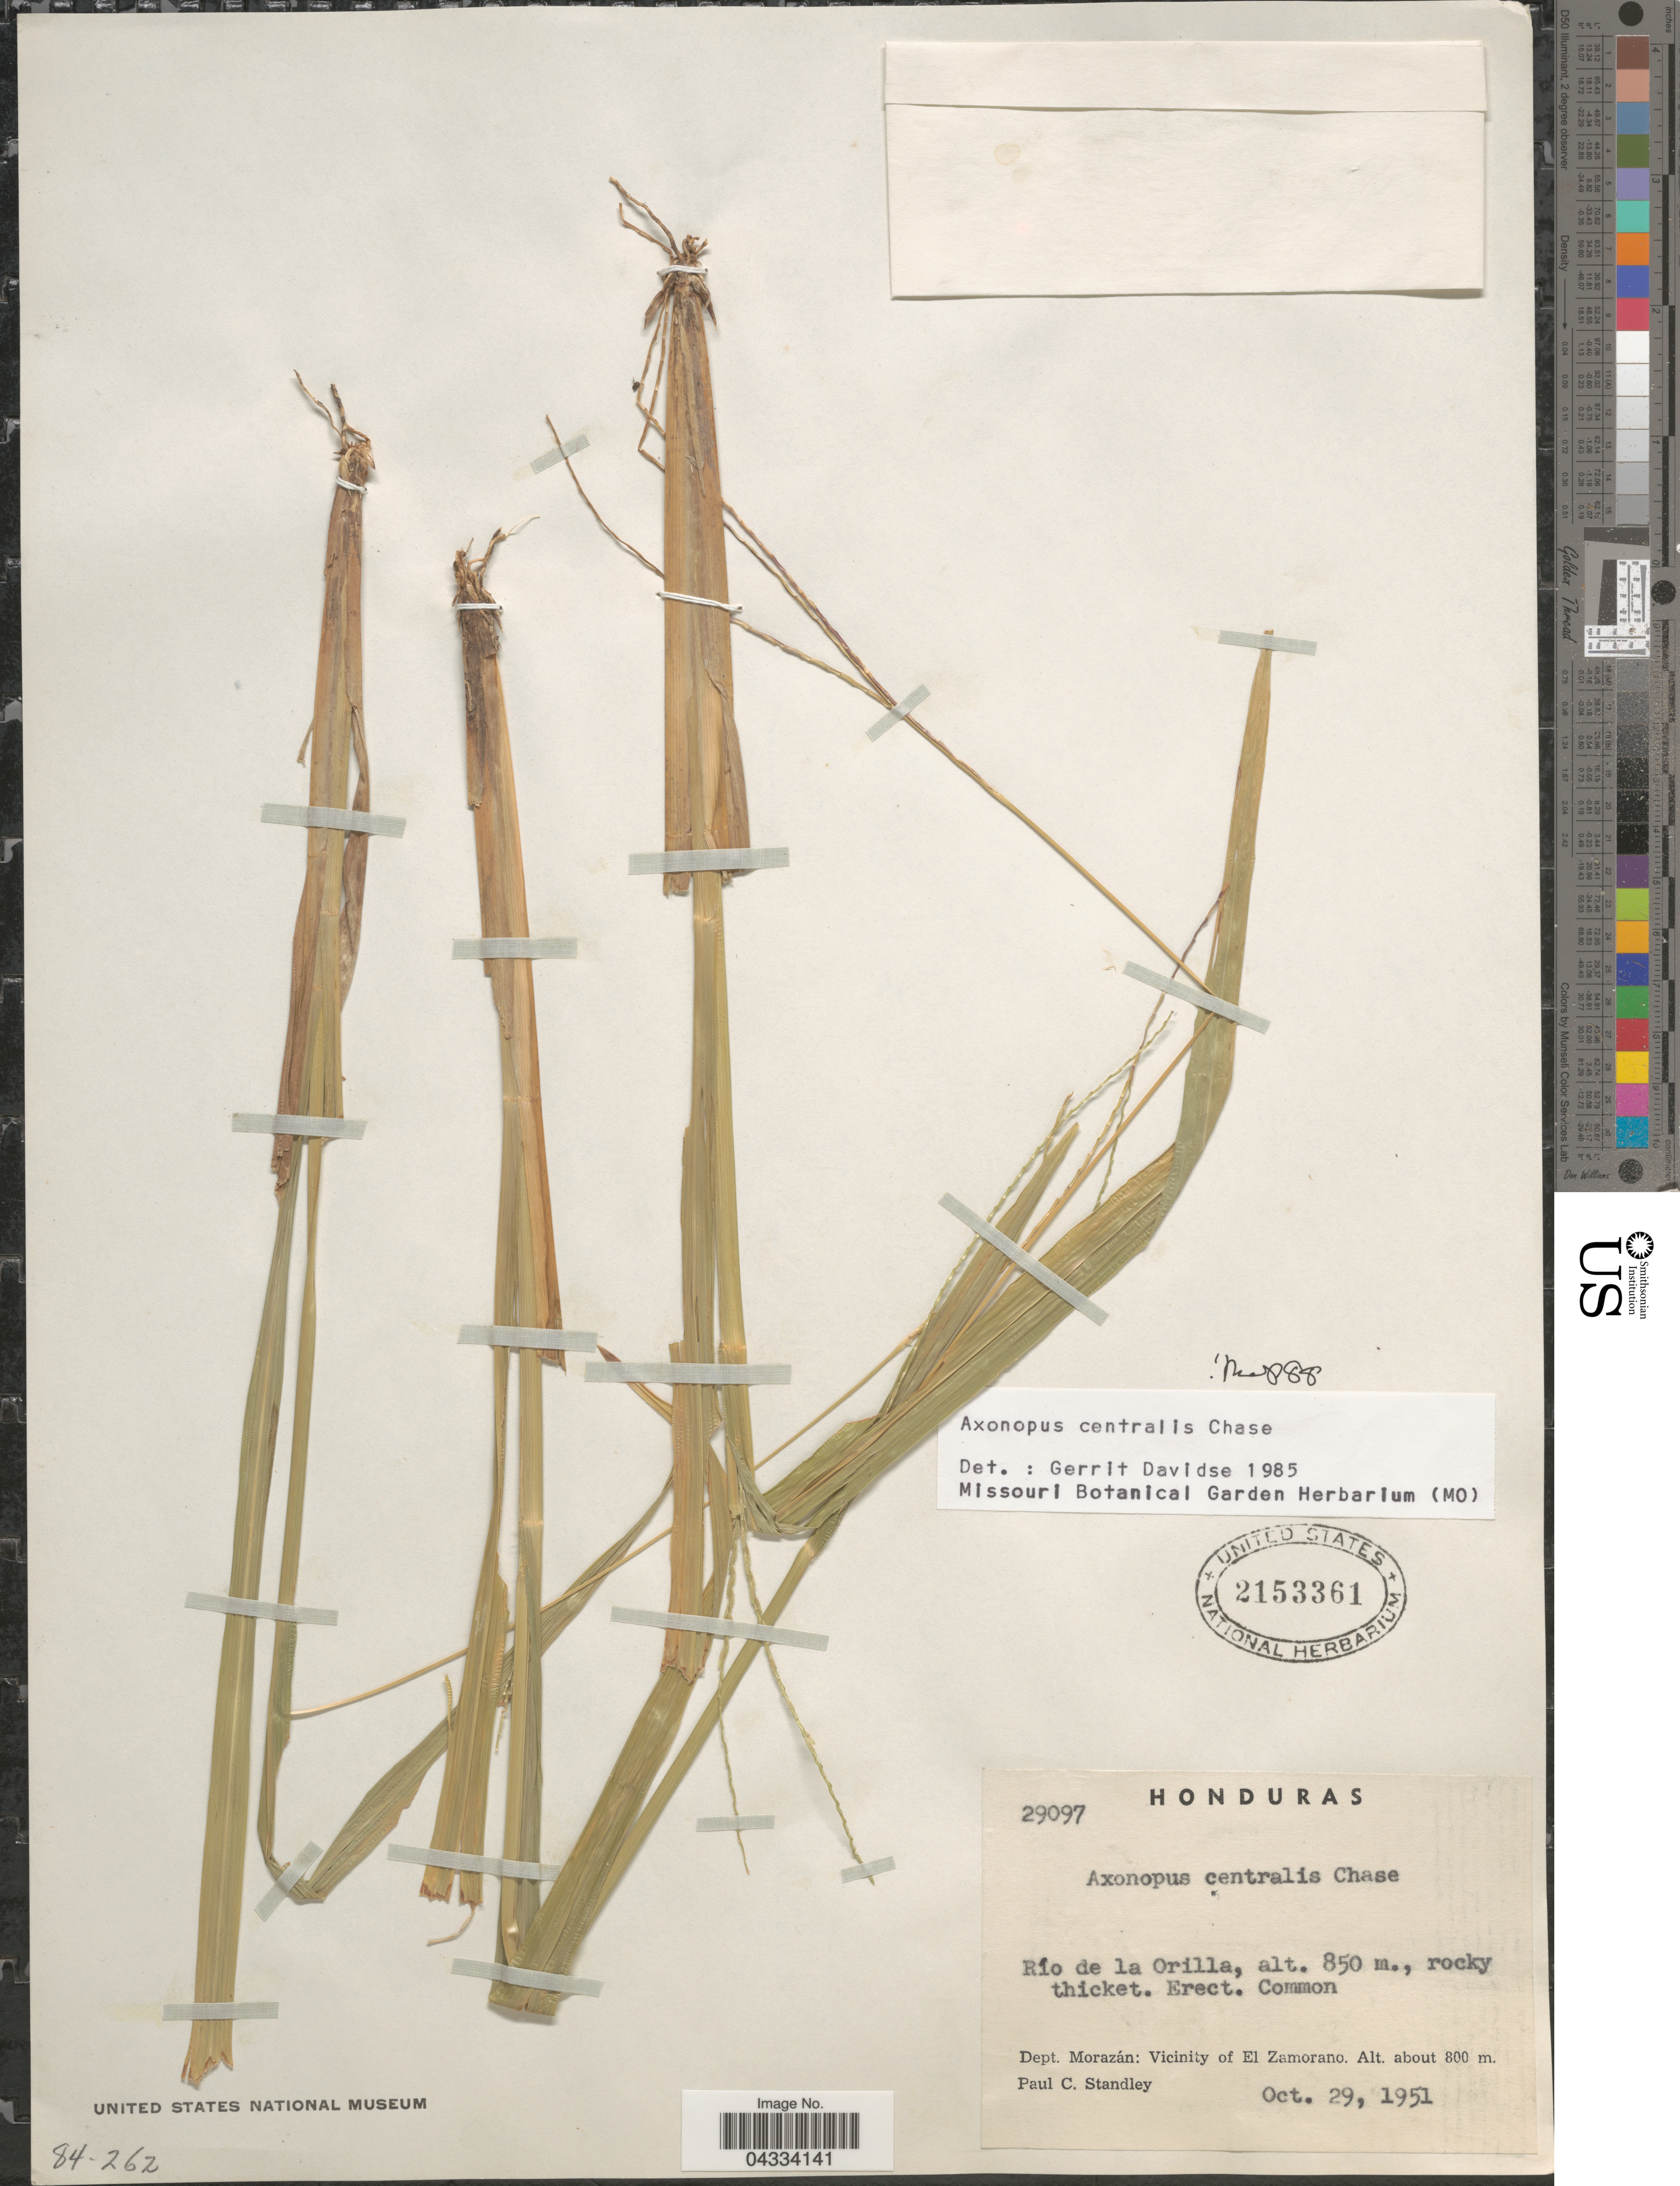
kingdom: Plantae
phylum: Tracheophyta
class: Liliopsida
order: Poales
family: Poaceae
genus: Axonopus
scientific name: Axonopus centralis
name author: Chase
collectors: P. C. Standley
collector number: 29097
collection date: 1951-10-29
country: Honduras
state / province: Fco. Morazán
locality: Río de la Orilla, rocky ticket. Dept. Morazán: Vicinity of El Zamorano.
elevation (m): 800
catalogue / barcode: US 2153361